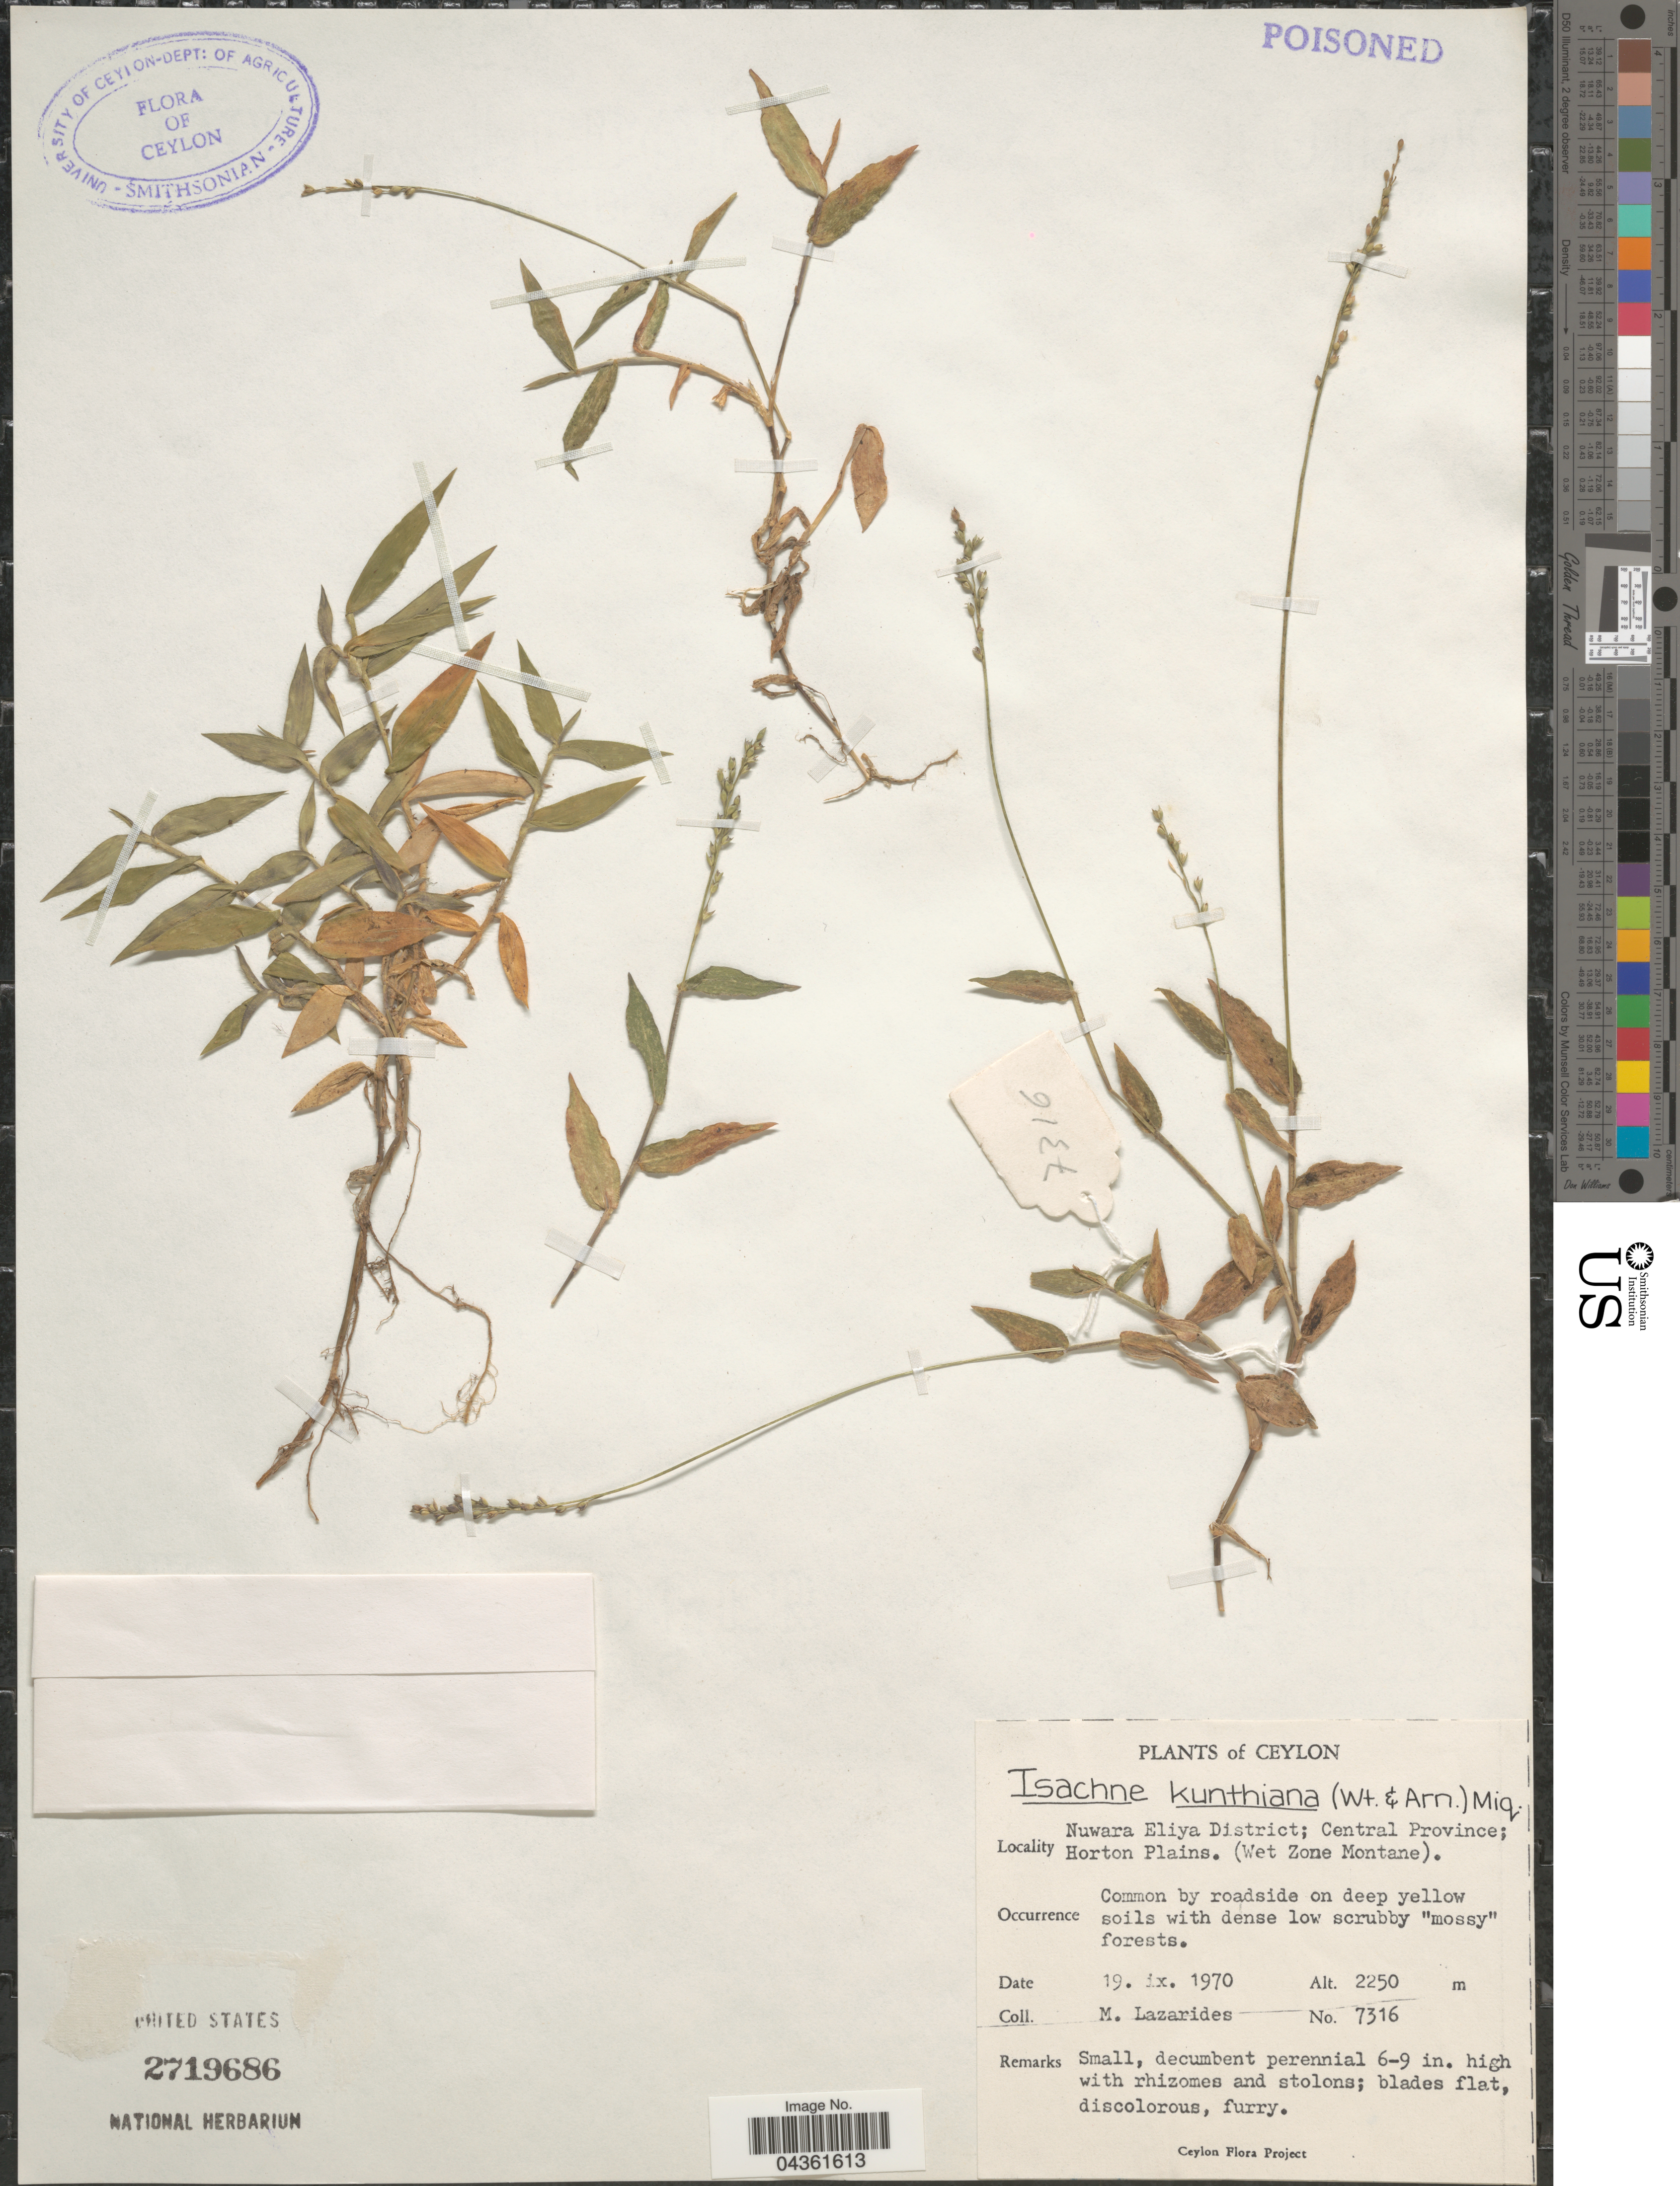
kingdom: Plantae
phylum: Tracheophyta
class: Liliopsida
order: Poales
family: Poaceae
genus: Isachne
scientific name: Isachne kunthiana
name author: (Wight & Arn. ex Steud.) Miq.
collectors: M. Lazarides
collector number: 7316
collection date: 1970-09-19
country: Sri Lanka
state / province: Central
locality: Ceylon. Nuwara Eliya District; Horton Plains.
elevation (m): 2250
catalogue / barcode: US 2719686